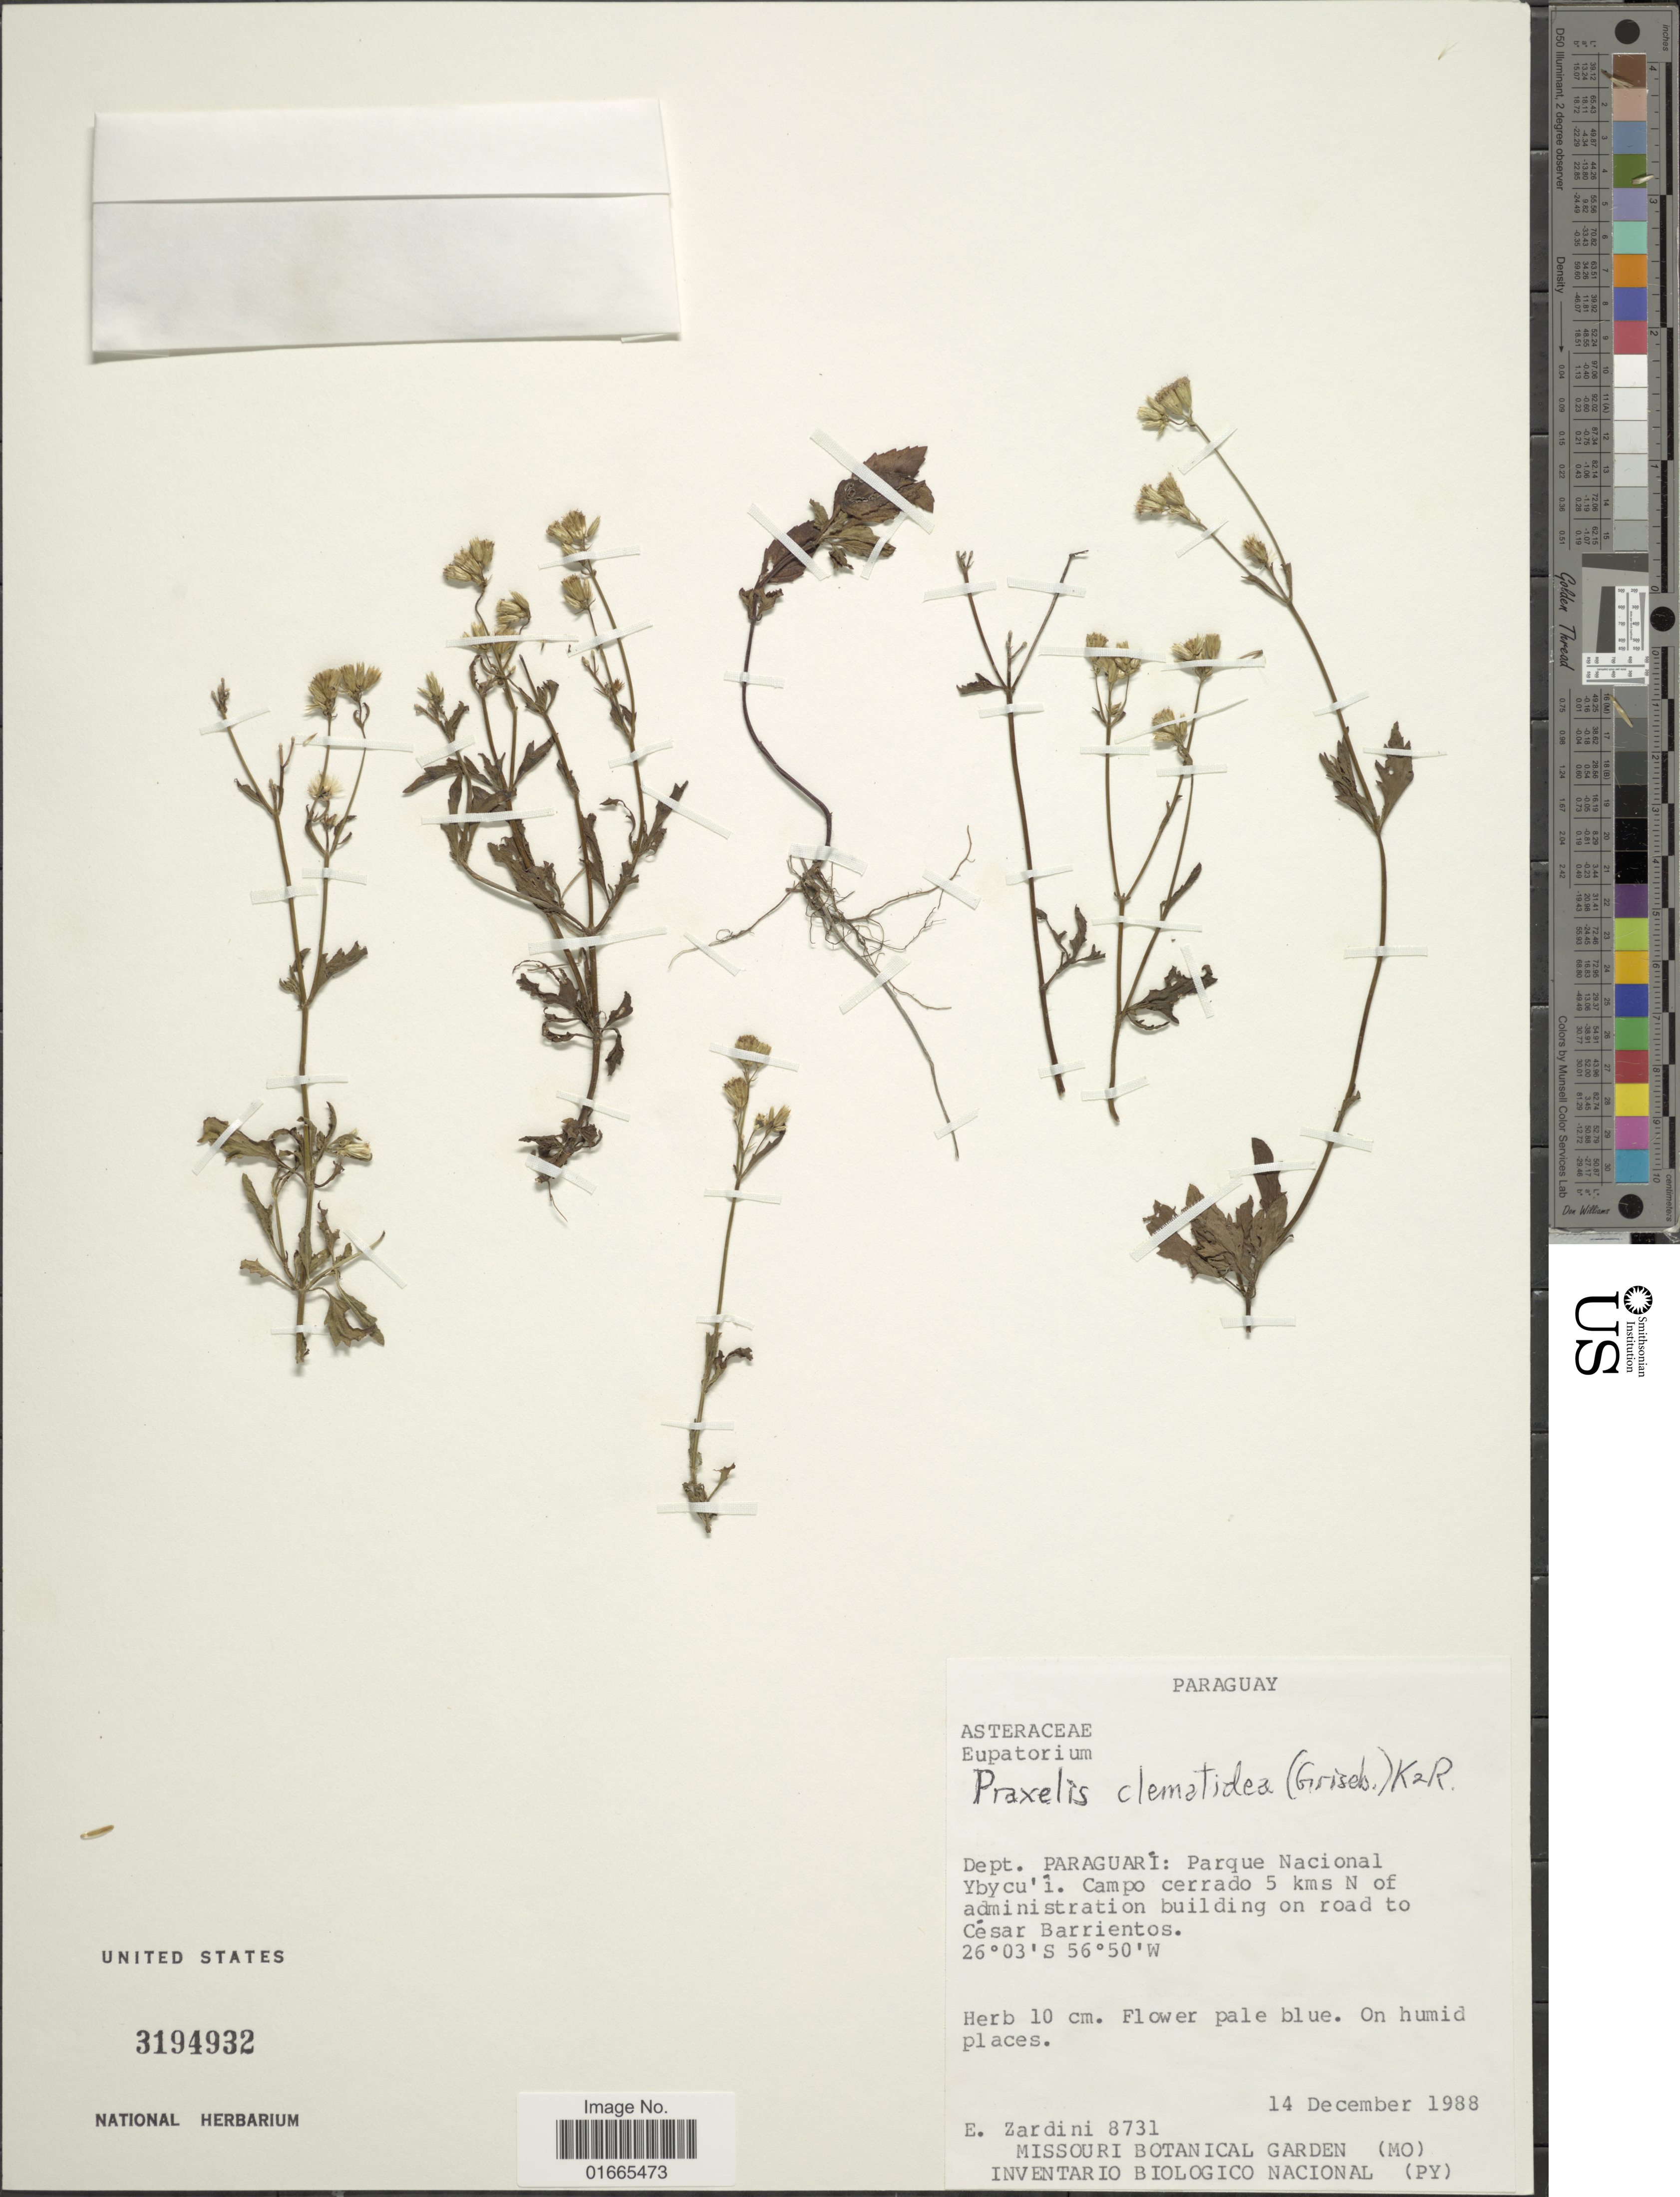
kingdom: Plantae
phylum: Tracheophyta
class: Magnoliopsida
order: Asterales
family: Asteraceae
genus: Praxelis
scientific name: Praxelis clematidea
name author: (Griseb.) R.M. King & H. Rob.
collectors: E. M. Zardini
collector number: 8731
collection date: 1988-12-14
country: Paraguay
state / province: Paraguari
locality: Dept. Paraguari: Parque Nacional Ybycu'í. Campo cerrado 5 kms N of administration building on road to César Barrientos.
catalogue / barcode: US 3194932